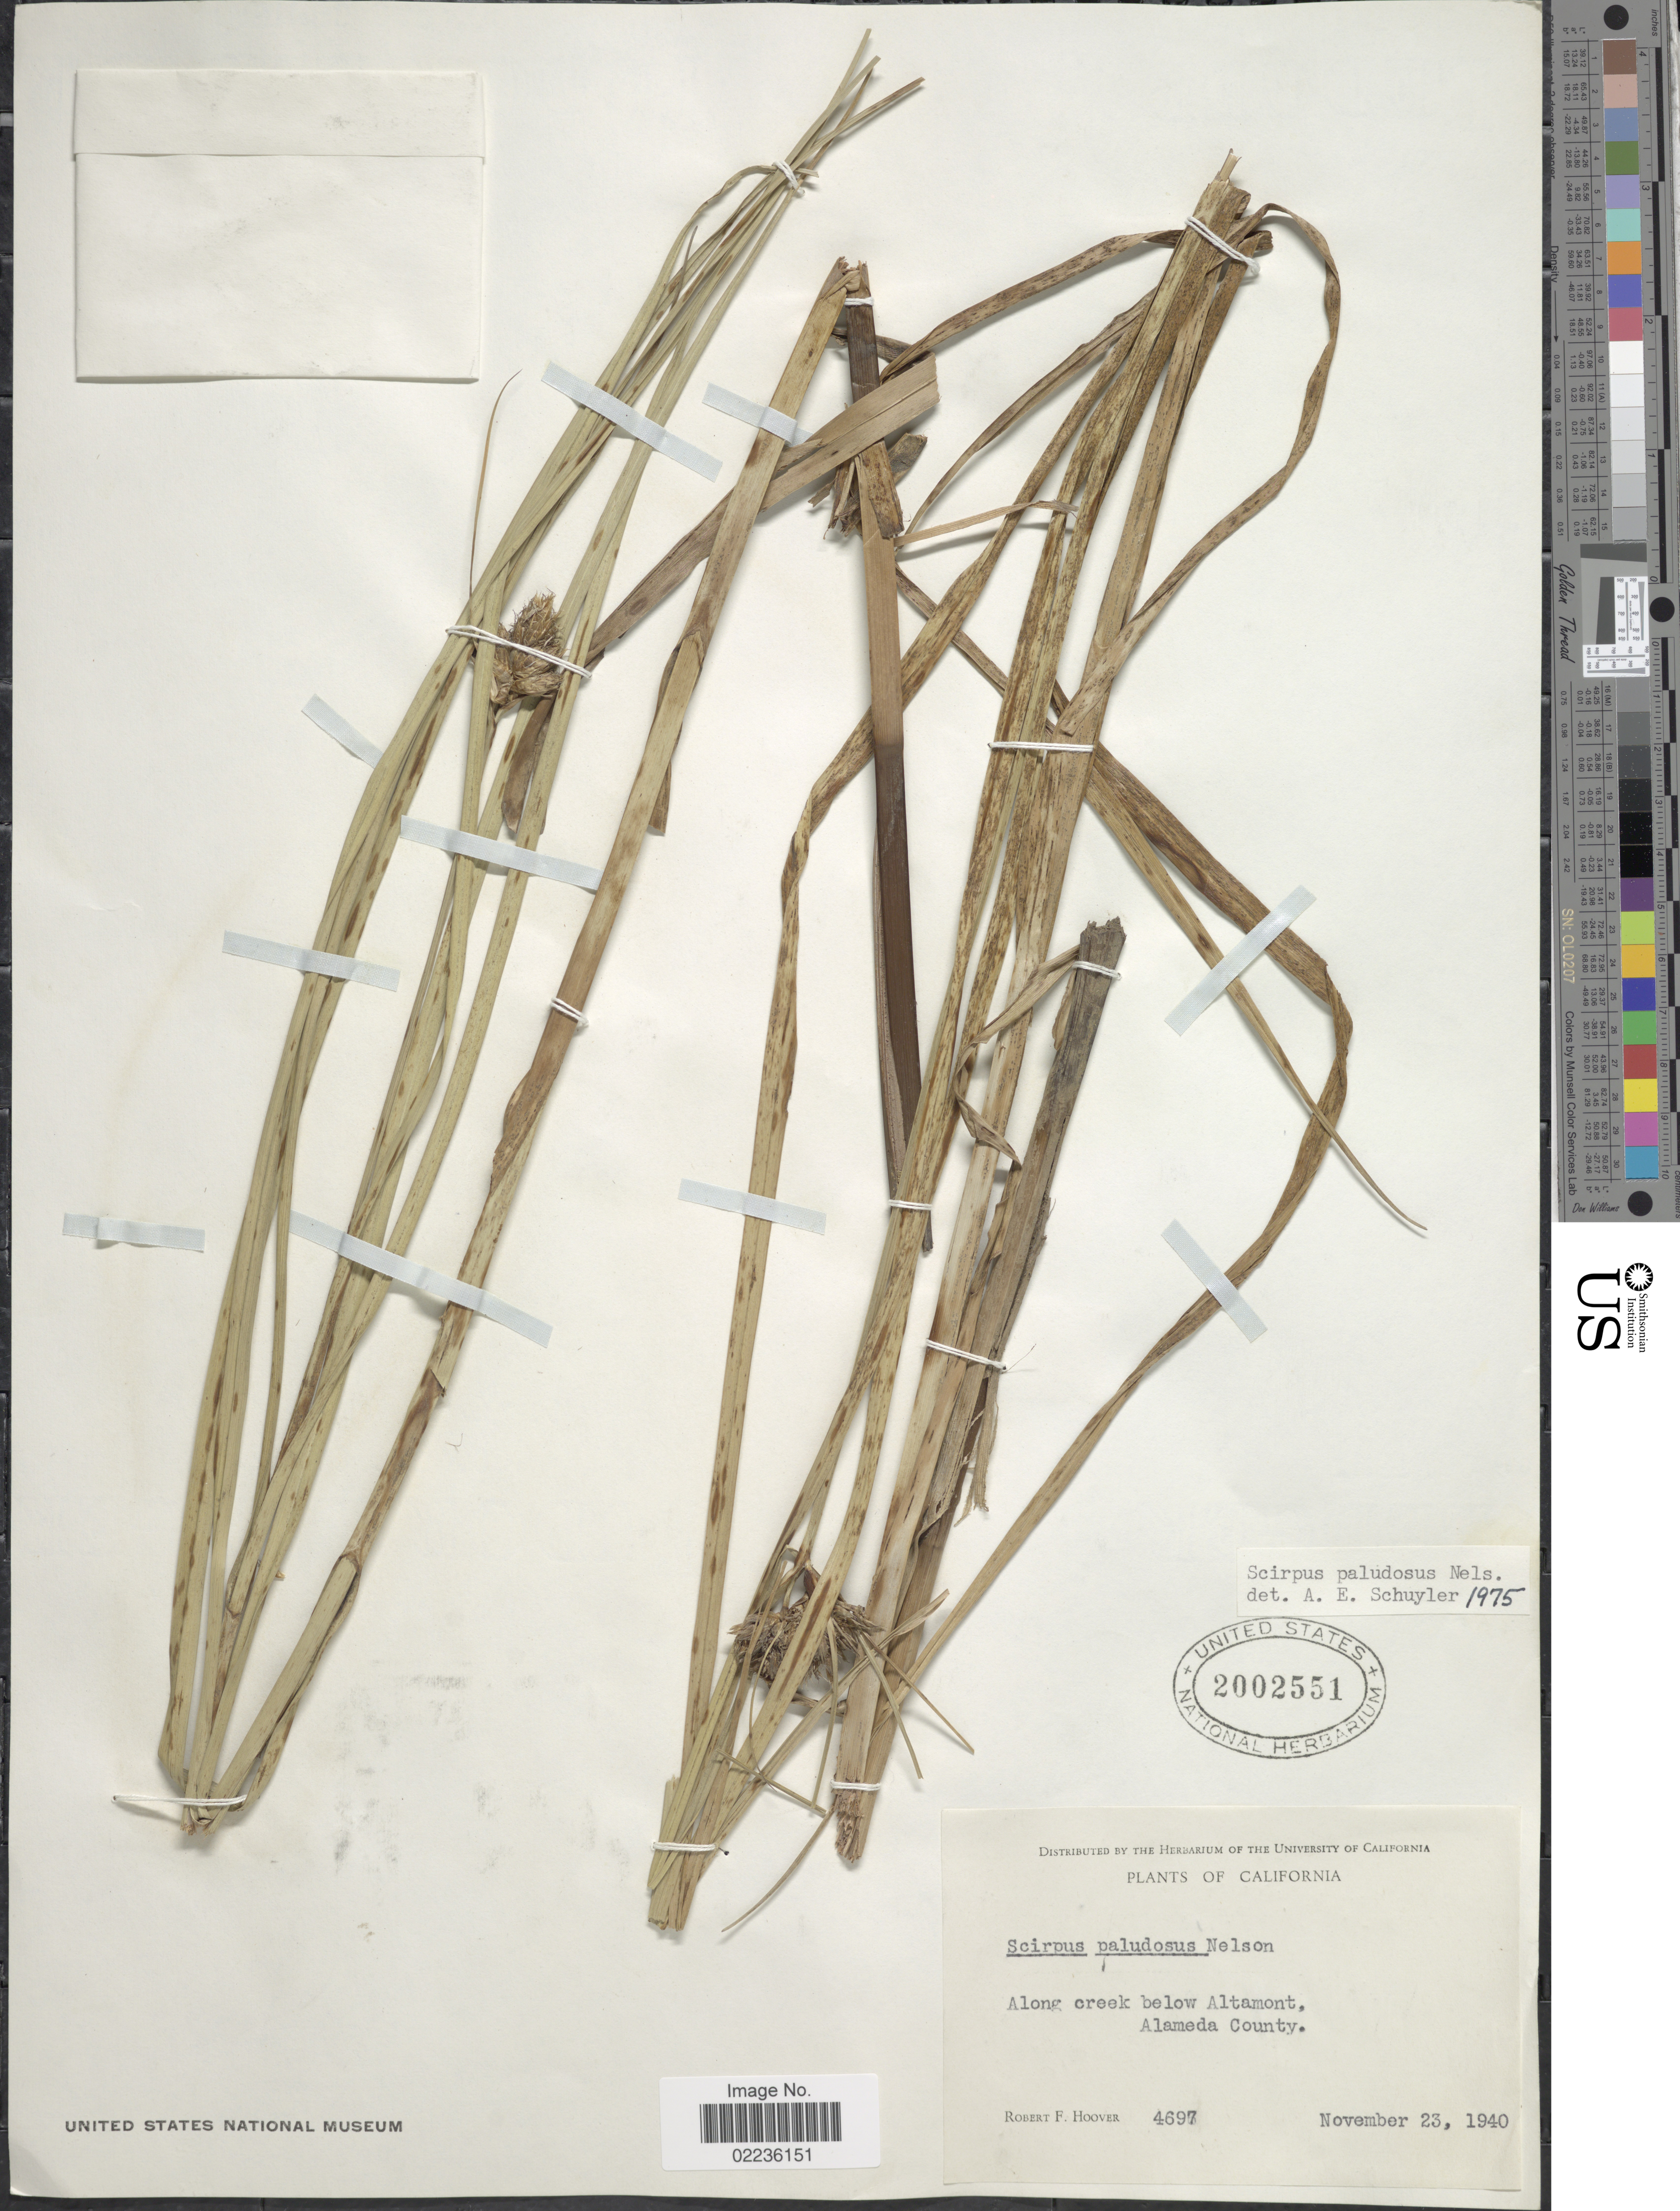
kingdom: Plantae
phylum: Tracheophyta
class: Liliopsida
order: Poales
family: Cyperaceae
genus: Bolboschoenus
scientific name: Bolboschoenus maritimus subsp. paludosus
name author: (A. Nelson) T. Koyama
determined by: Strong, M. T., (US), Smithsonian Institution - National Museum of Natural History (UNITED STATES)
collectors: R. F. Hoover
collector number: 4697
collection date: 1940-11-23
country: United States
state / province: California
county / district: Alameda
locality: Along creek below Altamont, Alameda County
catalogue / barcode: US 2002551